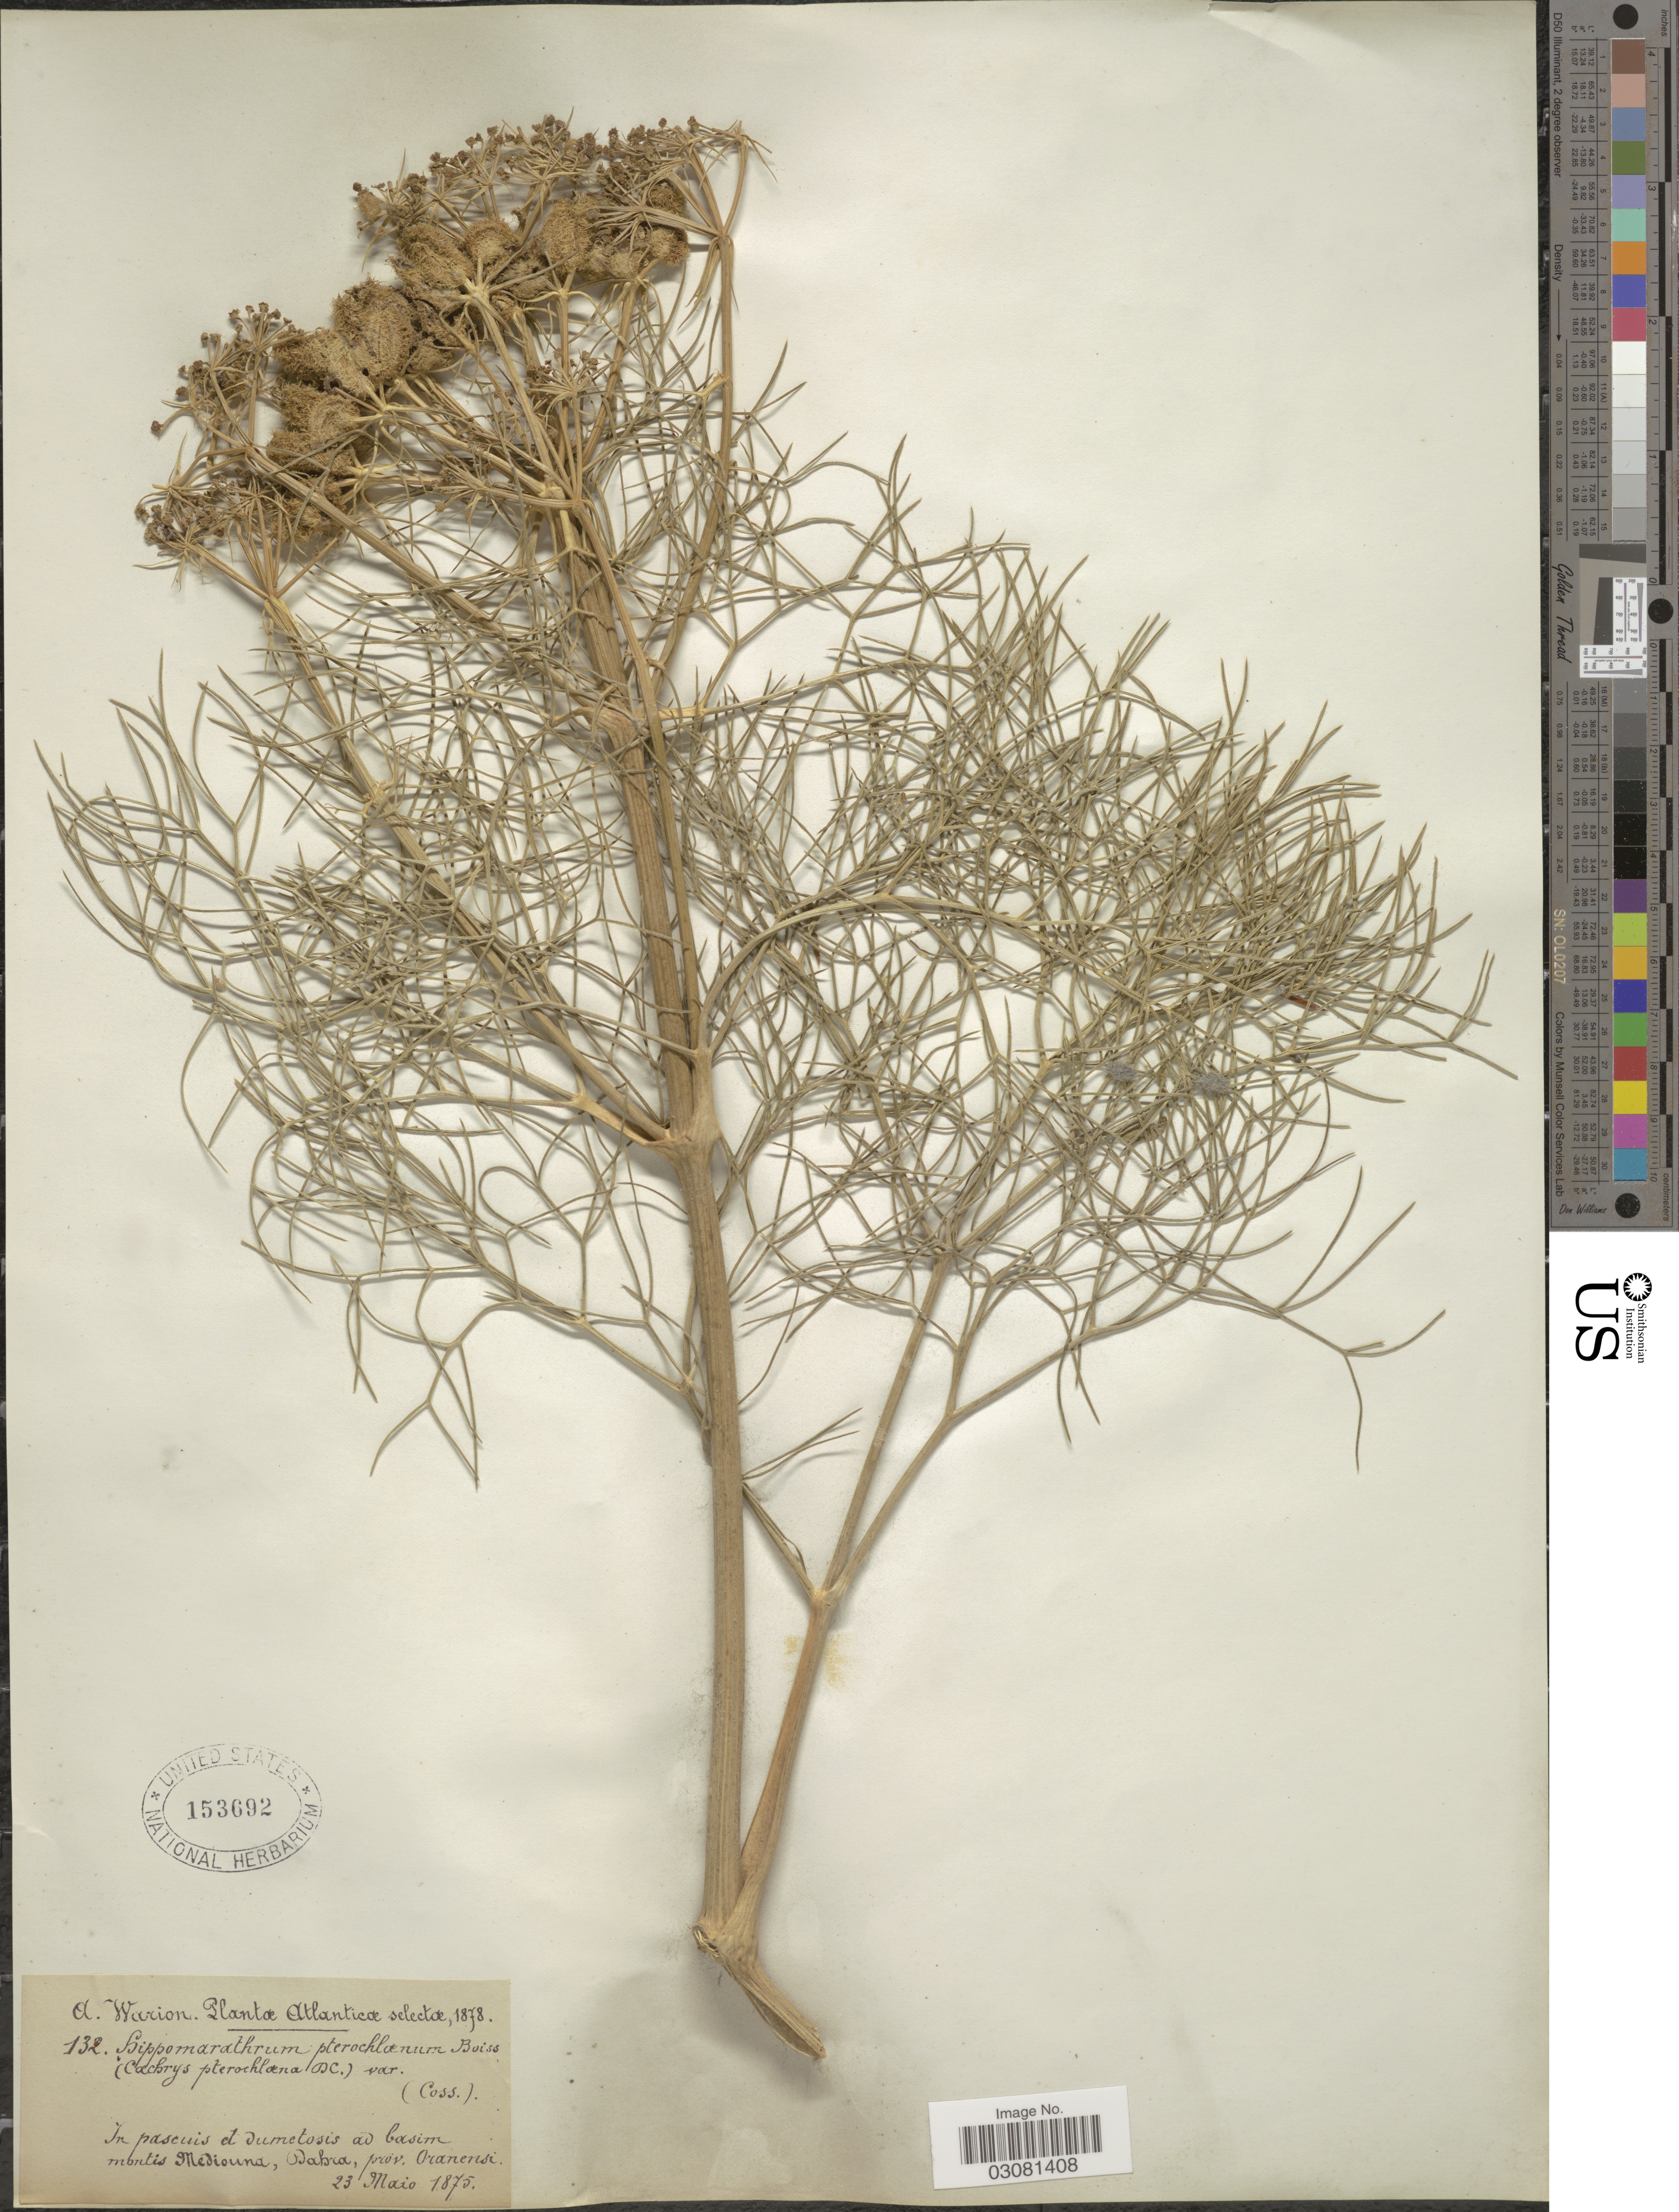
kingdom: Plantae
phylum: Tracheophyta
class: Magnoliopsida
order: Apiales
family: Apiaceae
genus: Hippomarathrum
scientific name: Hippomarathrum pterochlaenum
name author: (DC.) Boiss.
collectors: A. Warion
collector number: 132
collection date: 1875-05-23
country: Algeria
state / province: Oran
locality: Atlanticæ. In pascuis et dumetosis ad basim montis Mediouna, Dahra, prov. Oranensi.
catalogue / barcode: US 153692